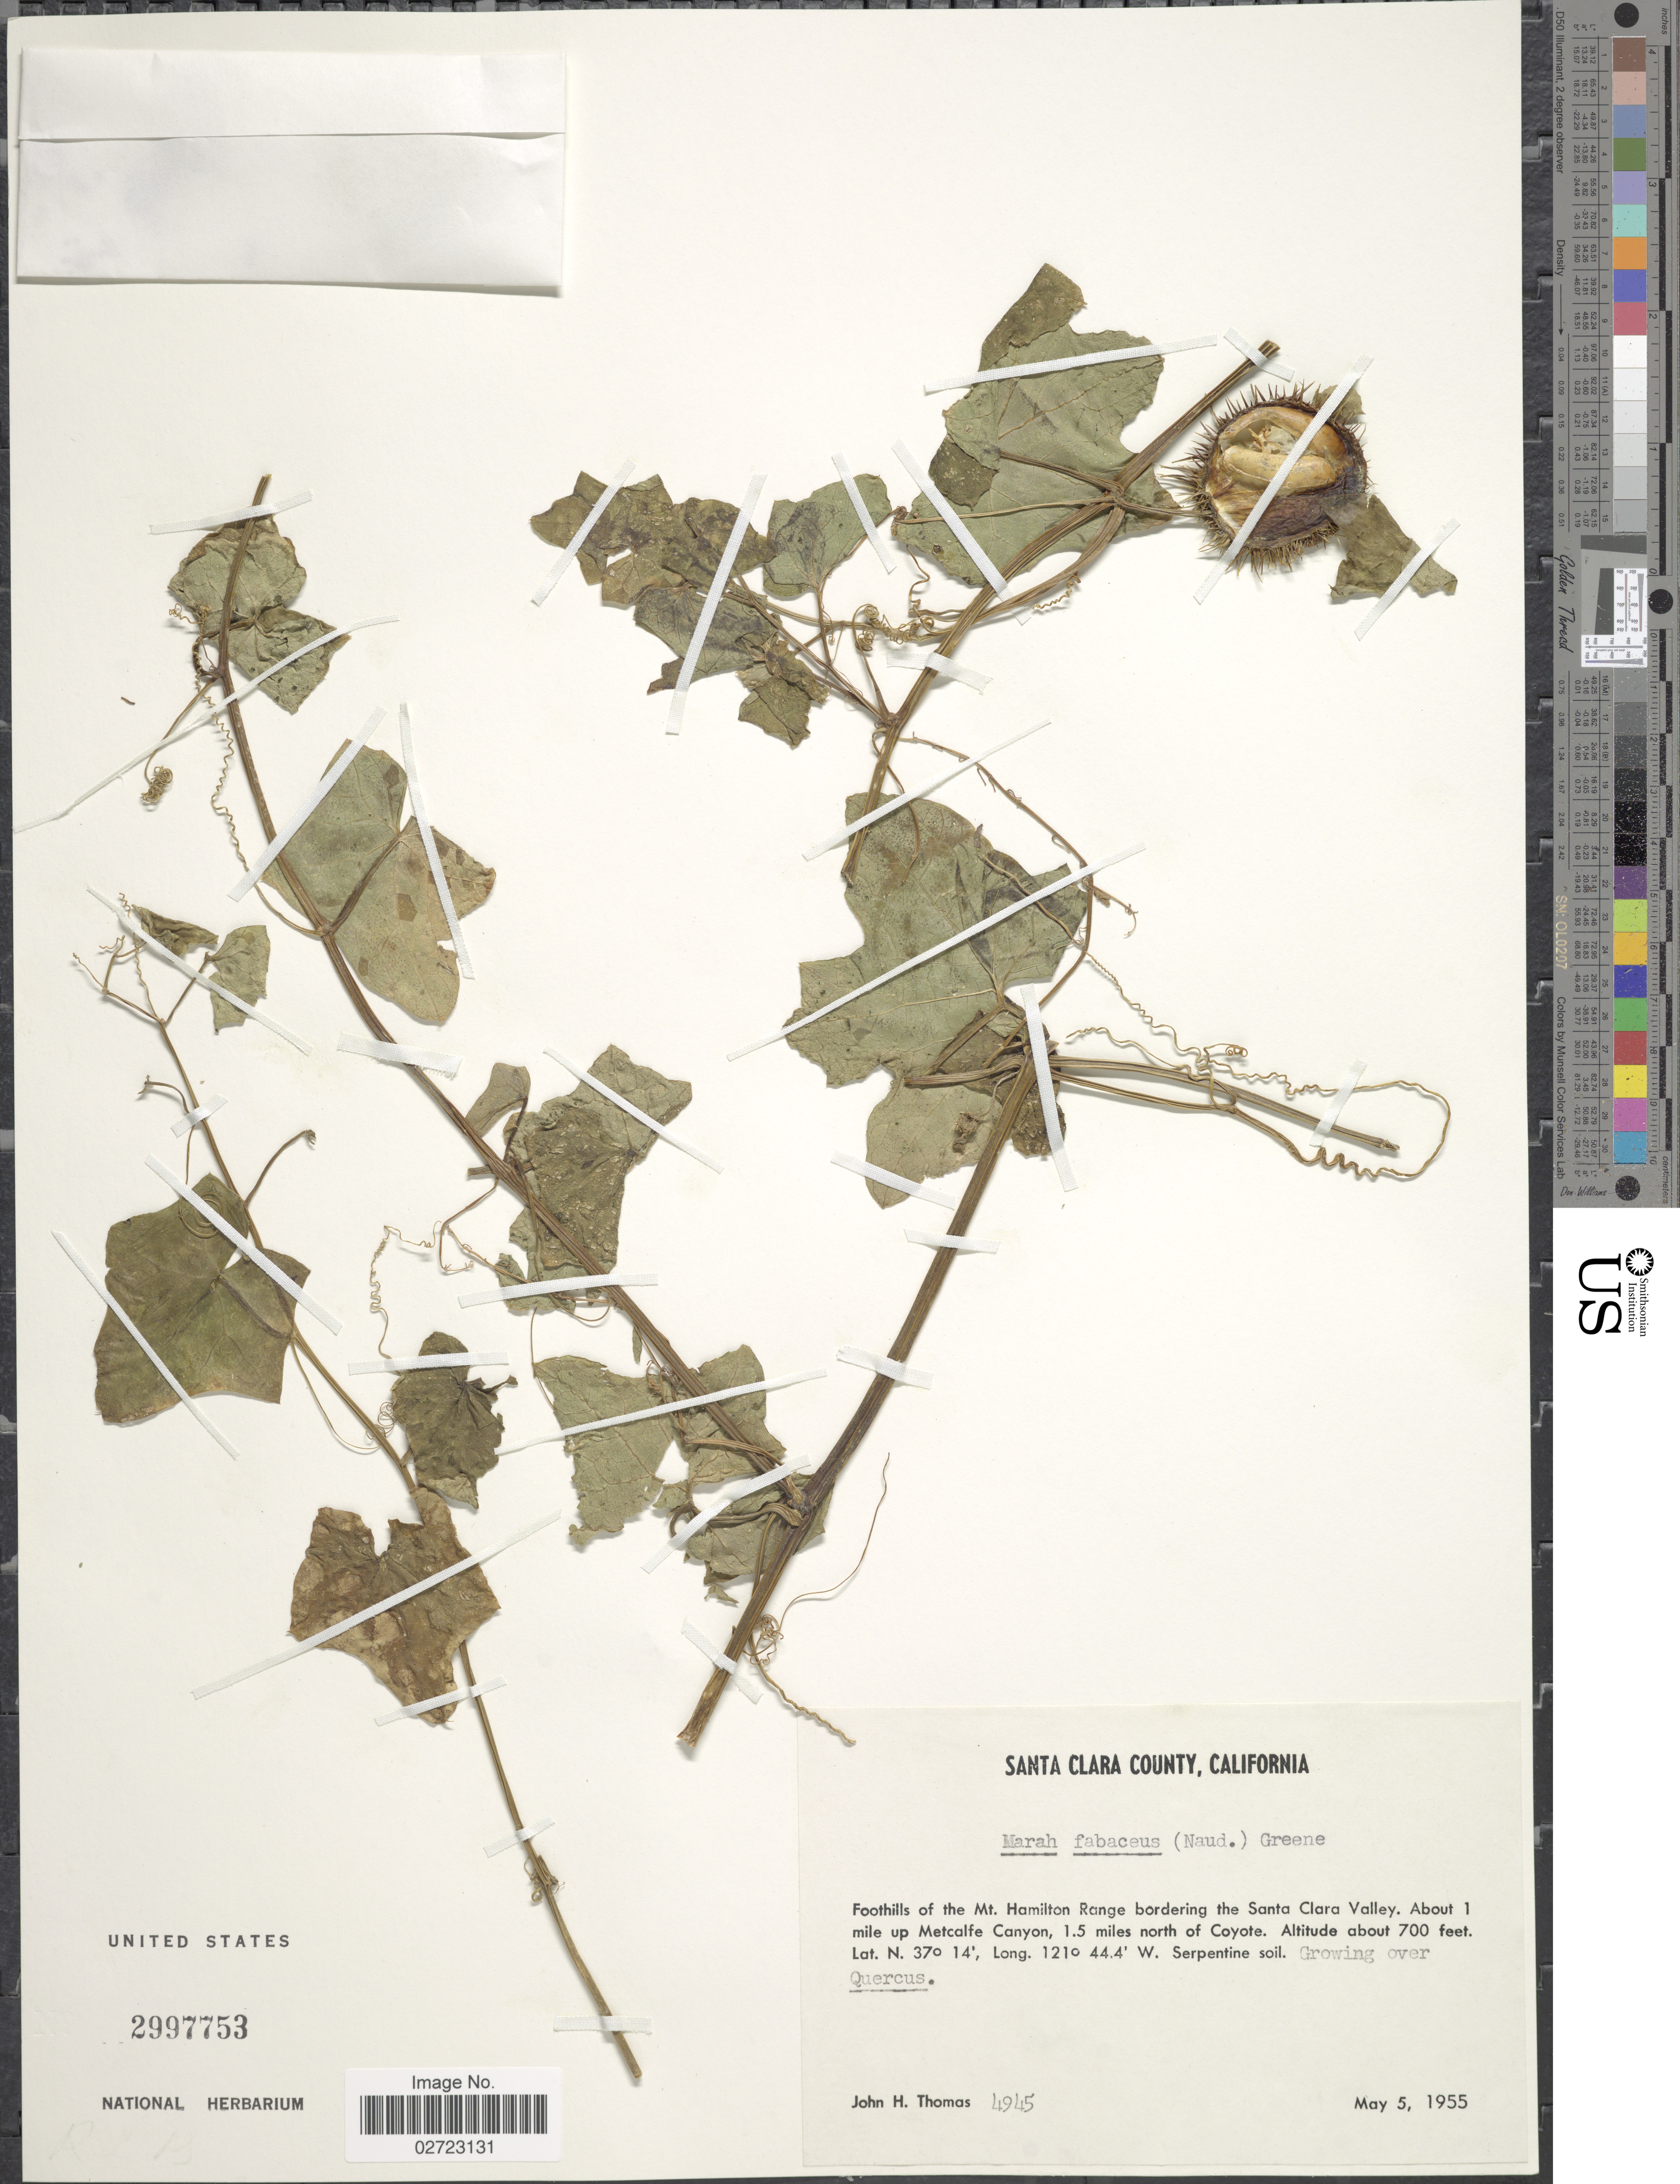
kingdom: Plantae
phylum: Tracheophyta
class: Magnoliopsida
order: Cucurbitales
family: Cucurbitaceae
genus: Marah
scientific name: Marah fabacea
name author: (Naudin) Greene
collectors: J. H. Thomas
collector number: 4945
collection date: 1955-05-05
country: United States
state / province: California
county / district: Santa Clara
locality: Santa Clara County, Foothills of the Mt. Hamilton Range bordering the Santa Clara Valley, about 1 mile up Metcalfe Canyon, 1.5 miles north of Coyote.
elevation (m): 213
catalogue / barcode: US 2997753